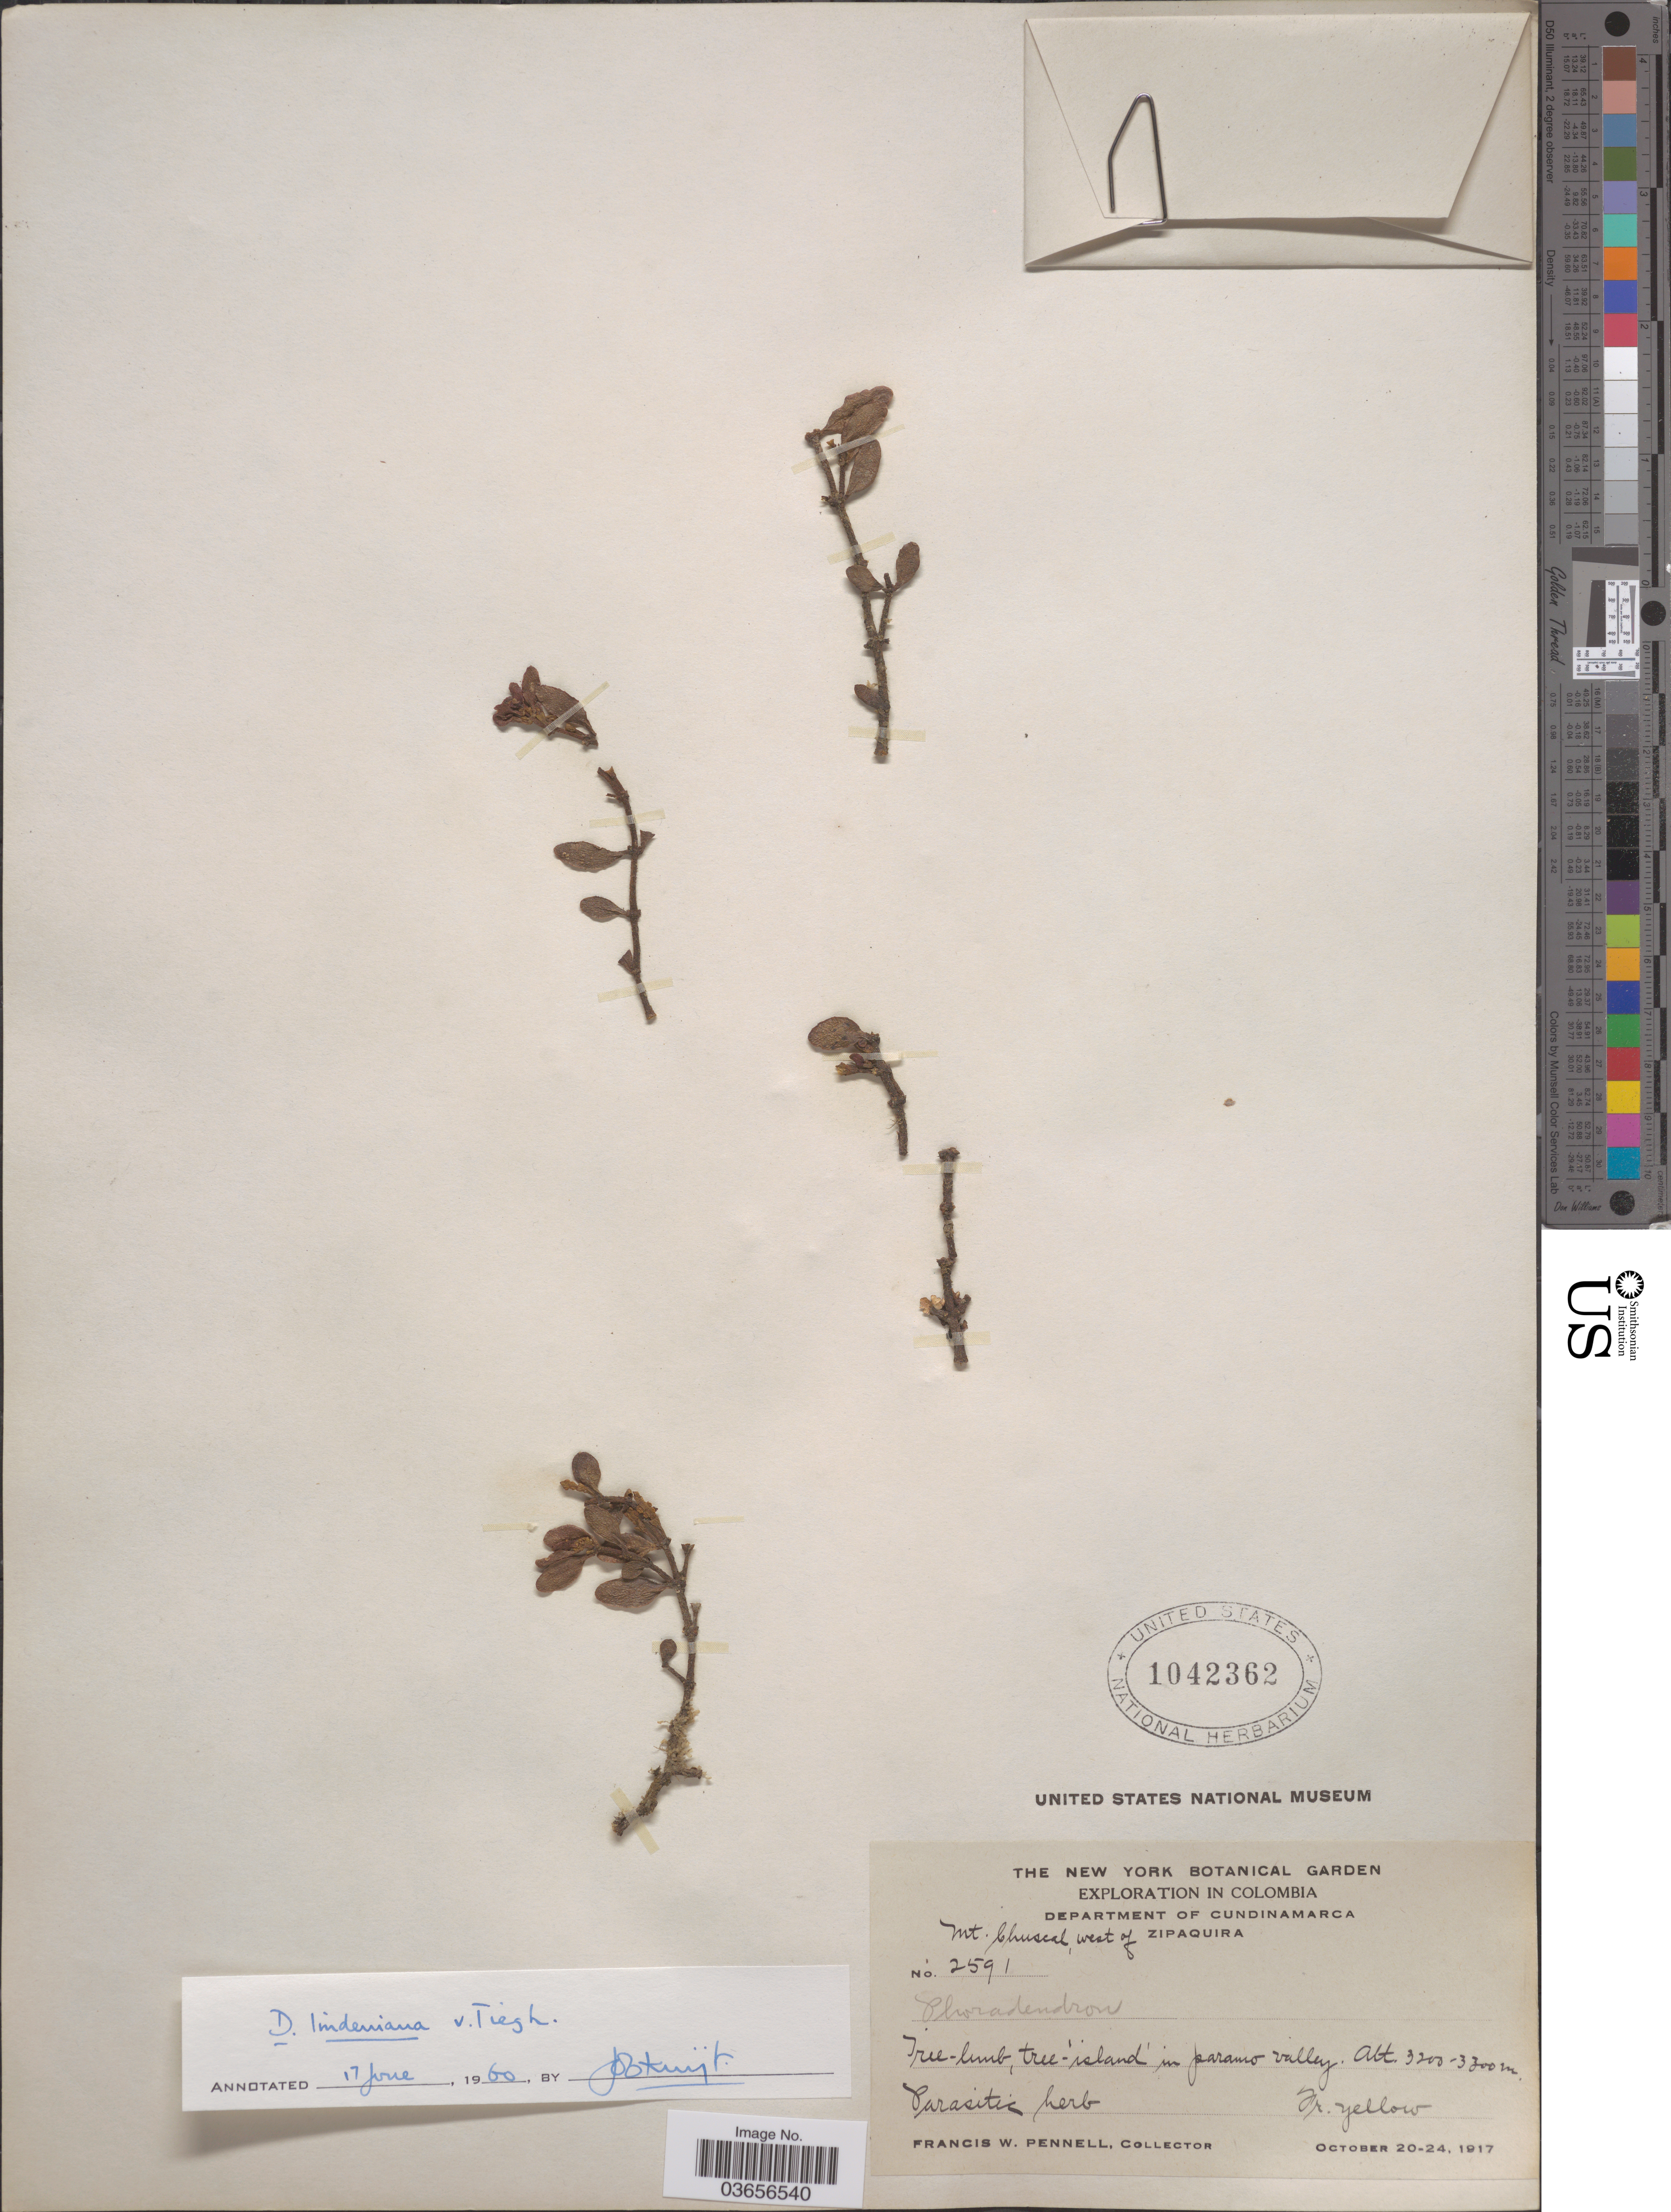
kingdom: Plantae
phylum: Tracheophyta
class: Magnoliopsida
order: Santalales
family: Viscaceae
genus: Dendrophthora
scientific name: Dendrophthora lindeniana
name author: Tiegh.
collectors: F. W. Pennell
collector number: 2591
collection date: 1917-10-20/1917-10-24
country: Colombia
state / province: Cundinamarca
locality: Department of Cundinamarca. Zipaquira.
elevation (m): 3200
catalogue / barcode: US 1042362